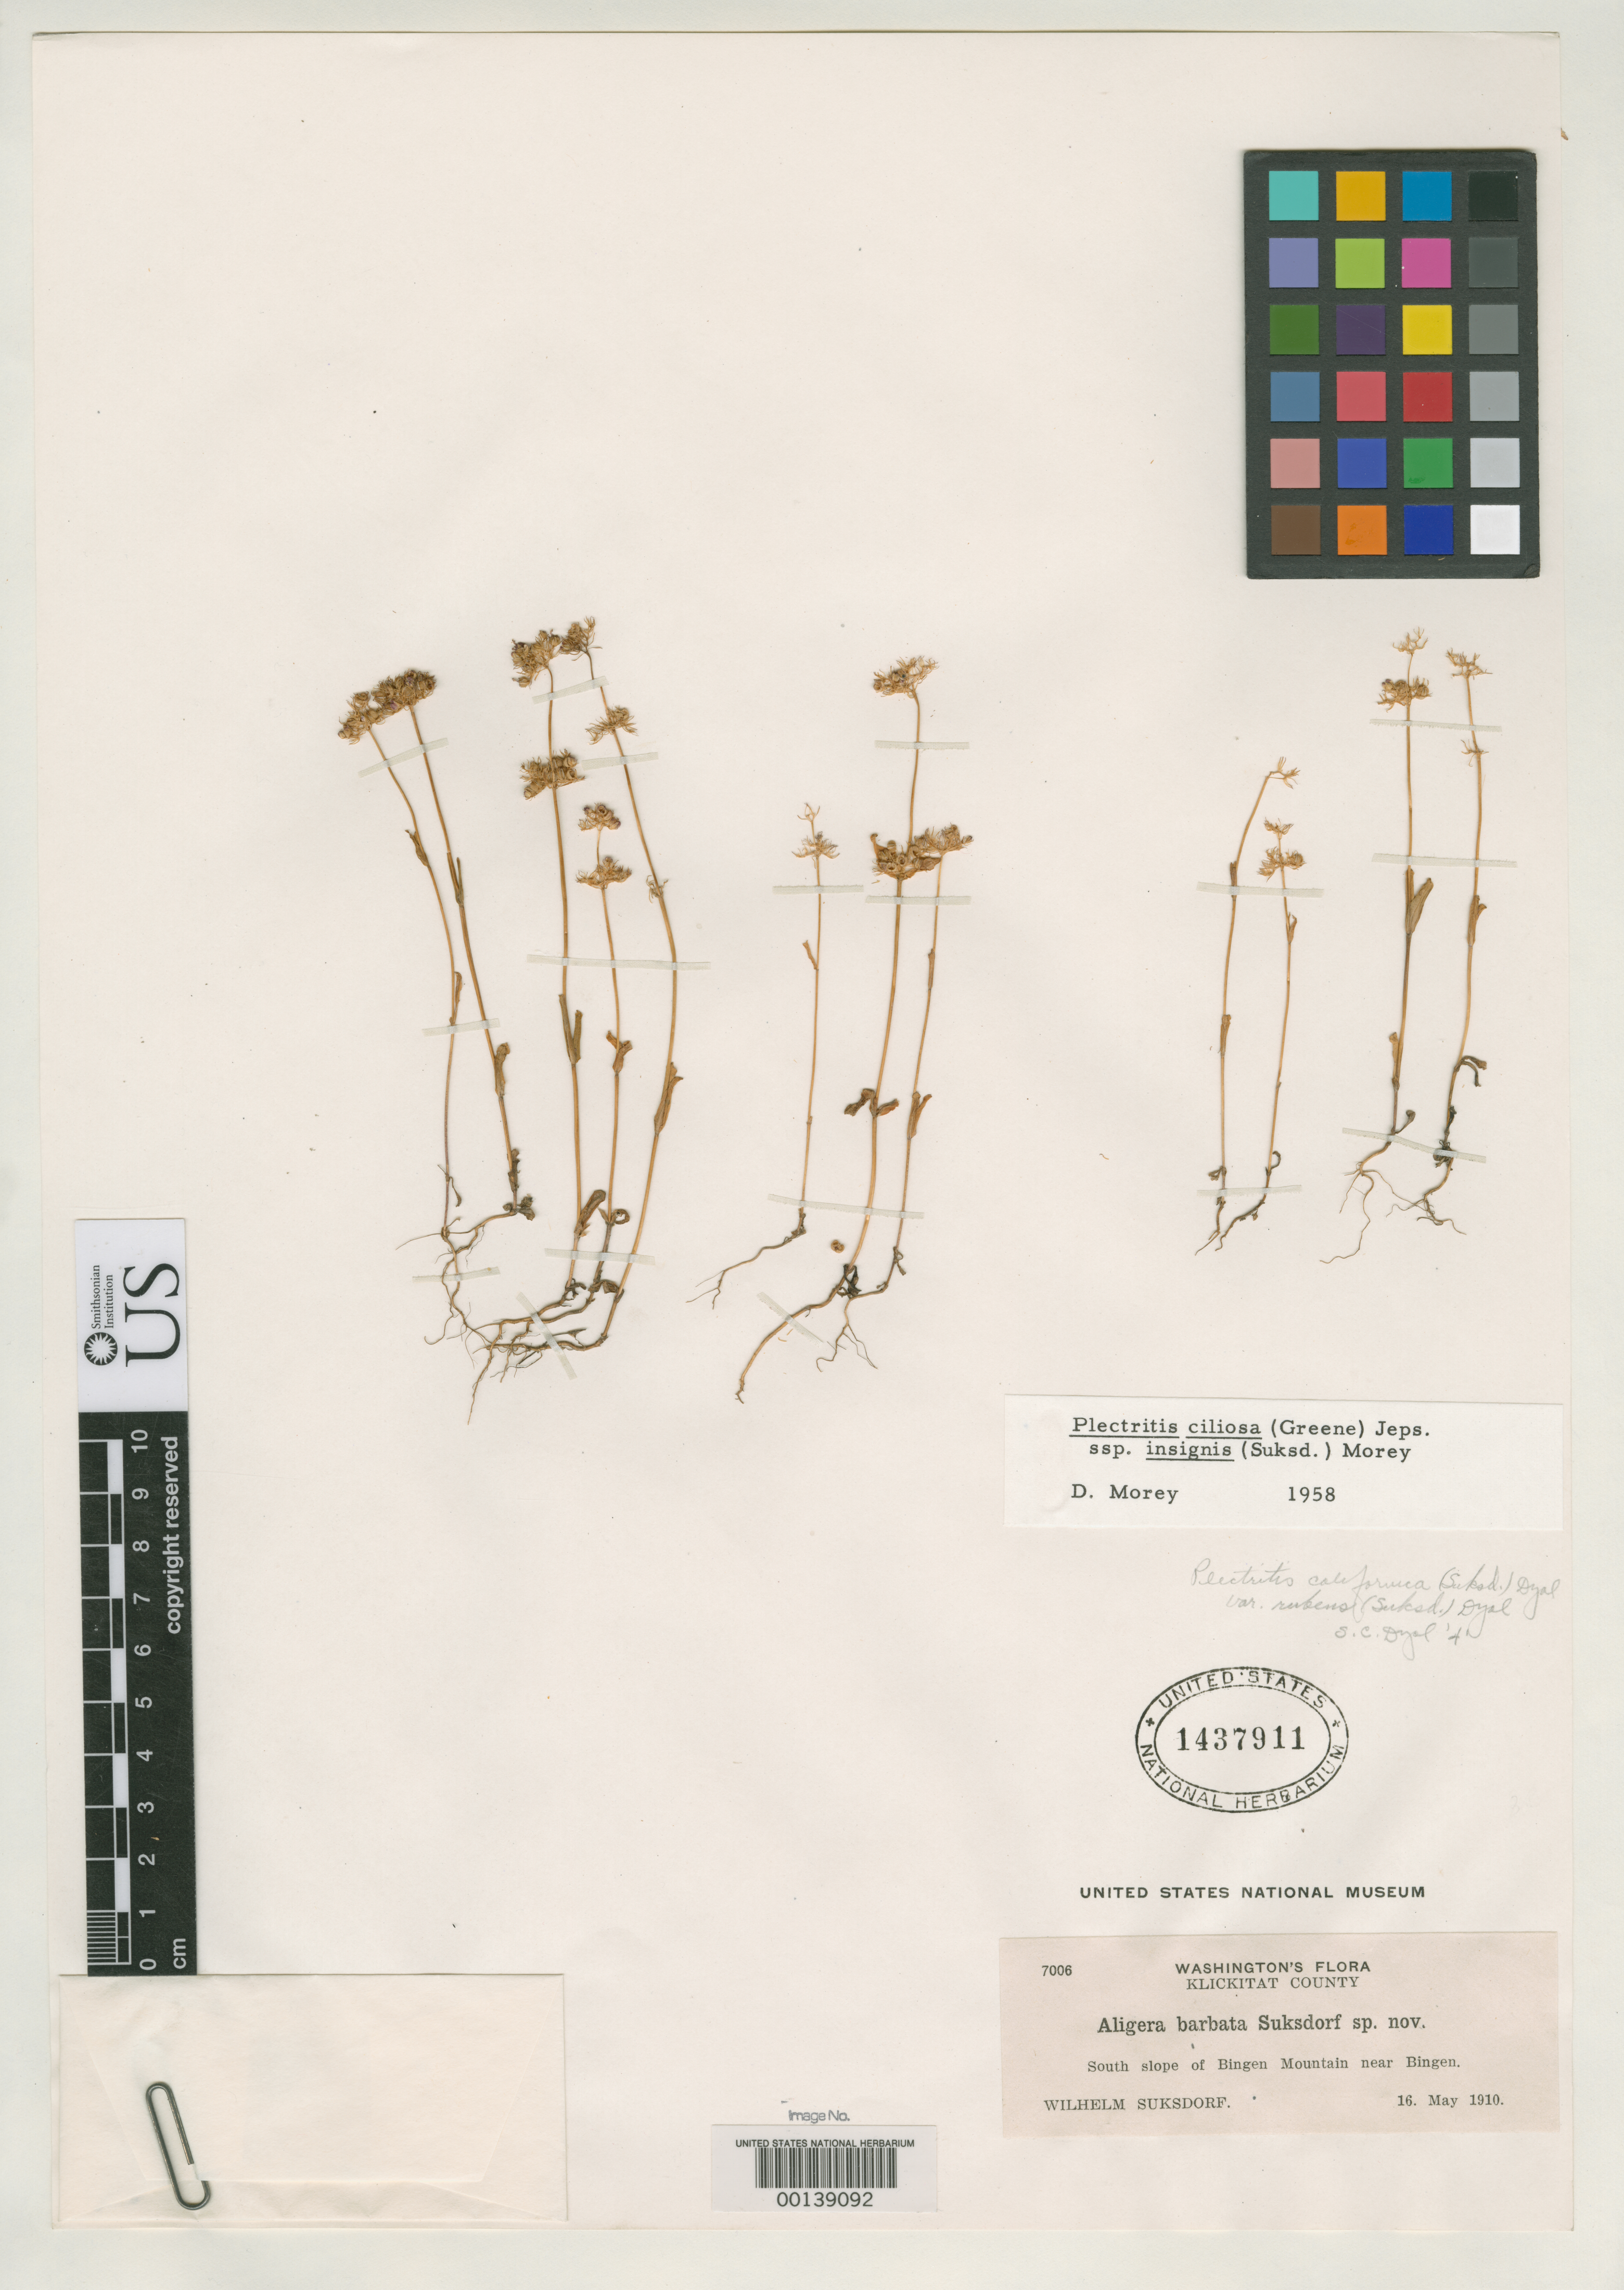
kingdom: Plantae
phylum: Tracheophyta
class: Magnoliopsida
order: Dipsacales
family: Caprifoliaceae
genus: Aligera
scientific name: Aligera barbata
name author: Suksd.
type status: Isotype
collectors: W. N. Suksdorf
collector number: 7006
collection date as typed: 16 May 1910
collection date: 1910-05-16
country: United States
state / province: Washington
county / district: Klickitat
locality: S slope of Bingen Mountain near Bingen.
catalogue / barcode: US 1437911